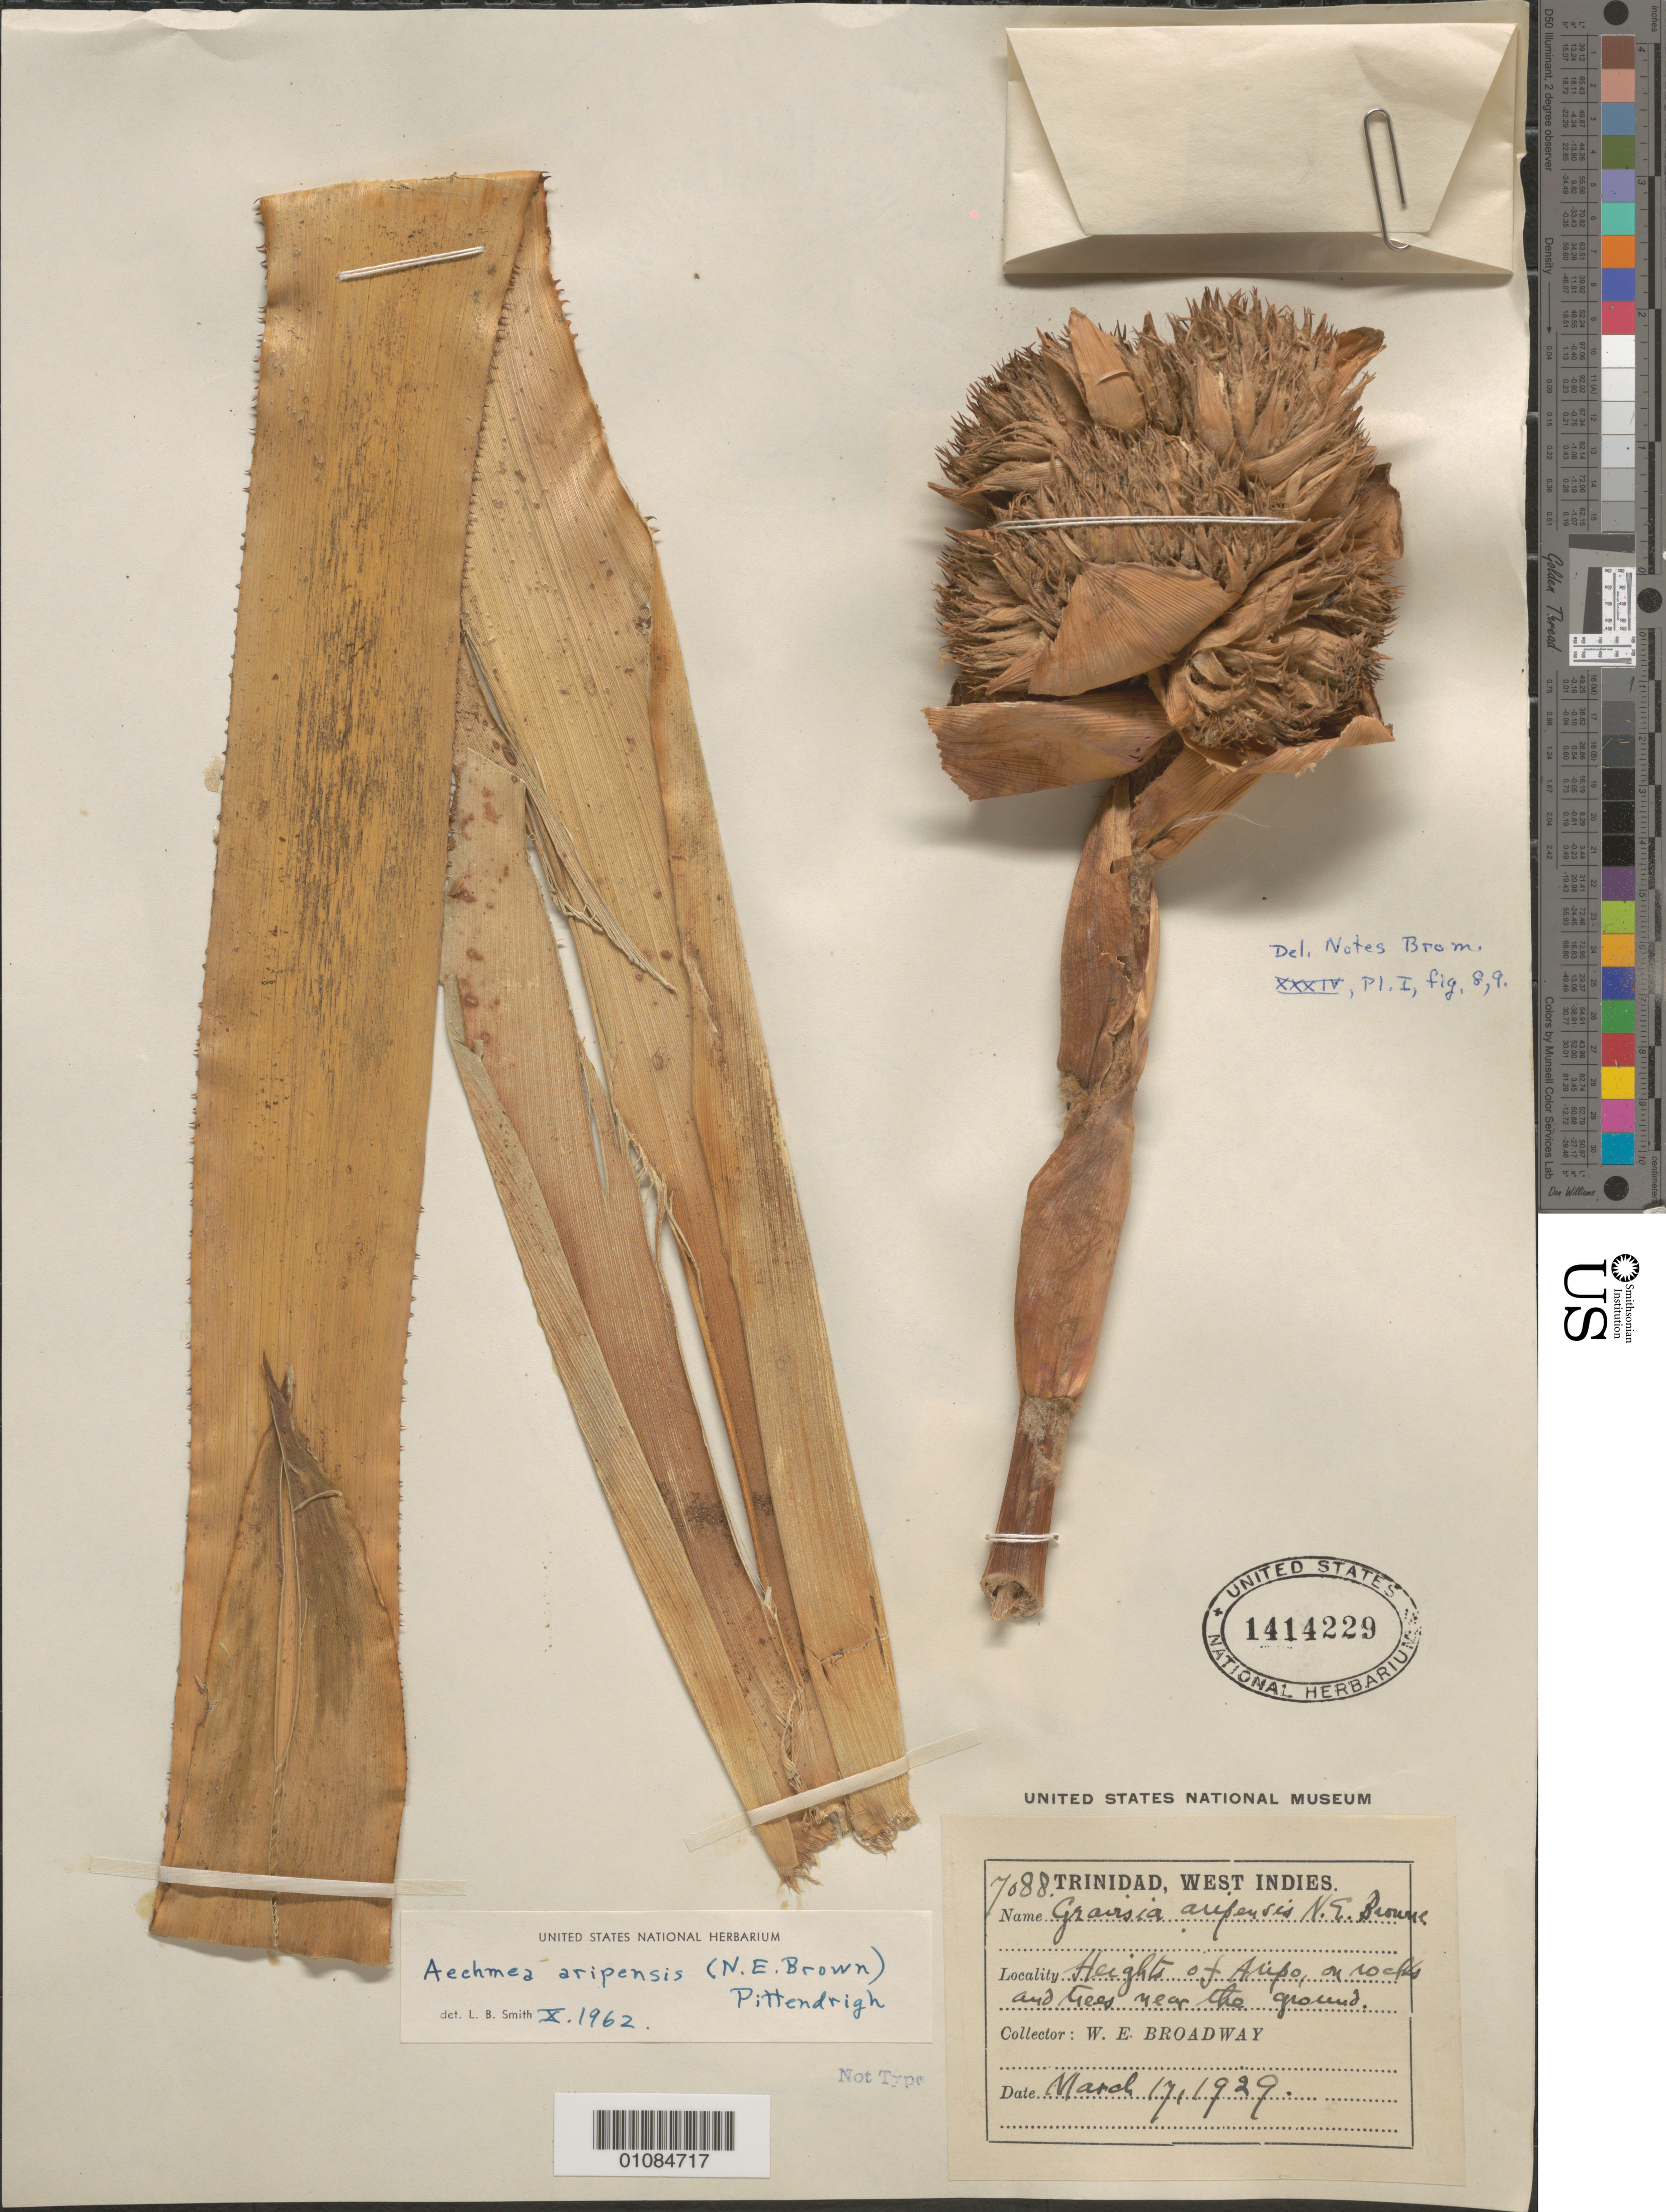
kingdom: Plantae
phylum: Tracheophyta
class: Liliopsida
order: Poales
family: Bromeliaceae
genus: Aechmea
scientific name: Aechmea aripensis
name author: (N.E. Br.) Pittendr.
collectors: W. E. Broadway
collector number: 7088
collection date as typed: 17 Mar 1929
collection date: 1929-03-17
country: Trinidad and Tobago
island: Trinidad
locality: Heights of Aripo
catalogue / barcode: US 1414229